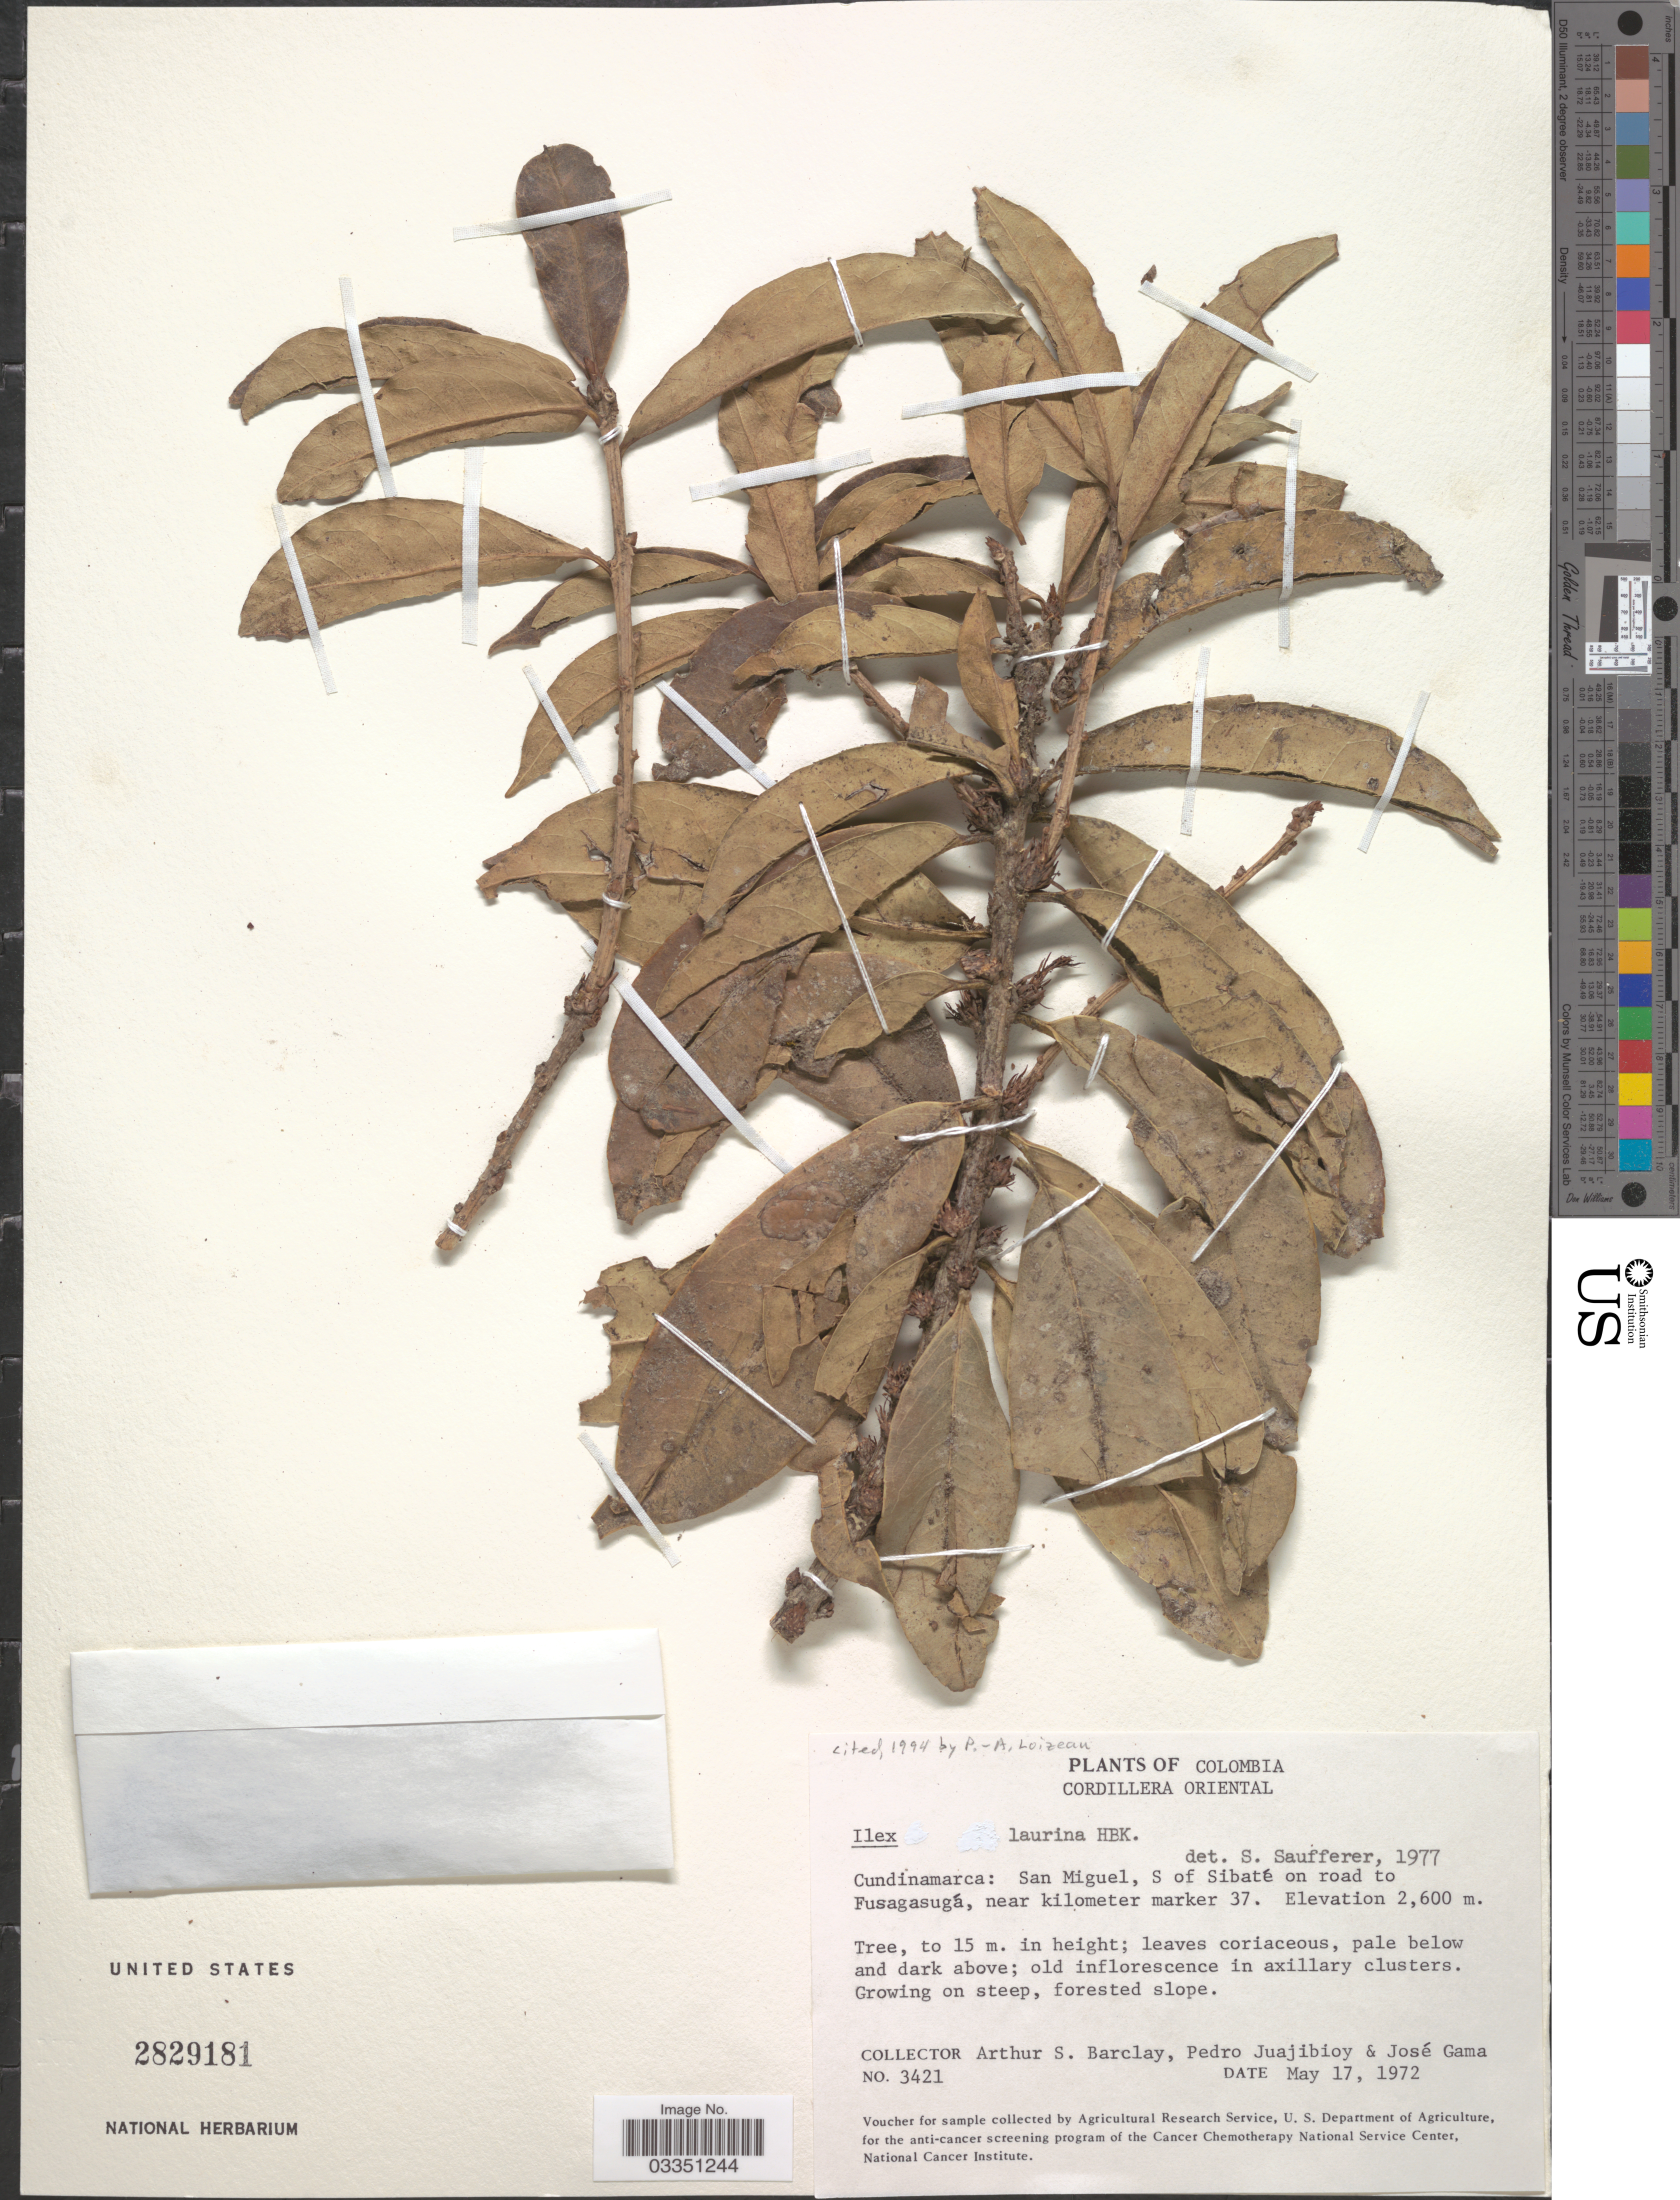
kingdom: Plantae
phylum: Tracheophyta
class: Magnoliopsida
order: Aquifoliales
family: Aquifoliaceae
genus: Ilex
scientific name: Ilex laurina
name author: Kunth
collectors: A. S. Barclay, P. Juajibioy & J. Gama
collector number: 3421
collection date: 1972-05-17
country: Colombia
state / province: Cundinamarca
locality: Cordillera Oriental. San Miguel, S of Sibaté on road to Fusagasugá, near kilometer marker 37.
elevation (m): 2600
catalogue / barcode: US 2829181